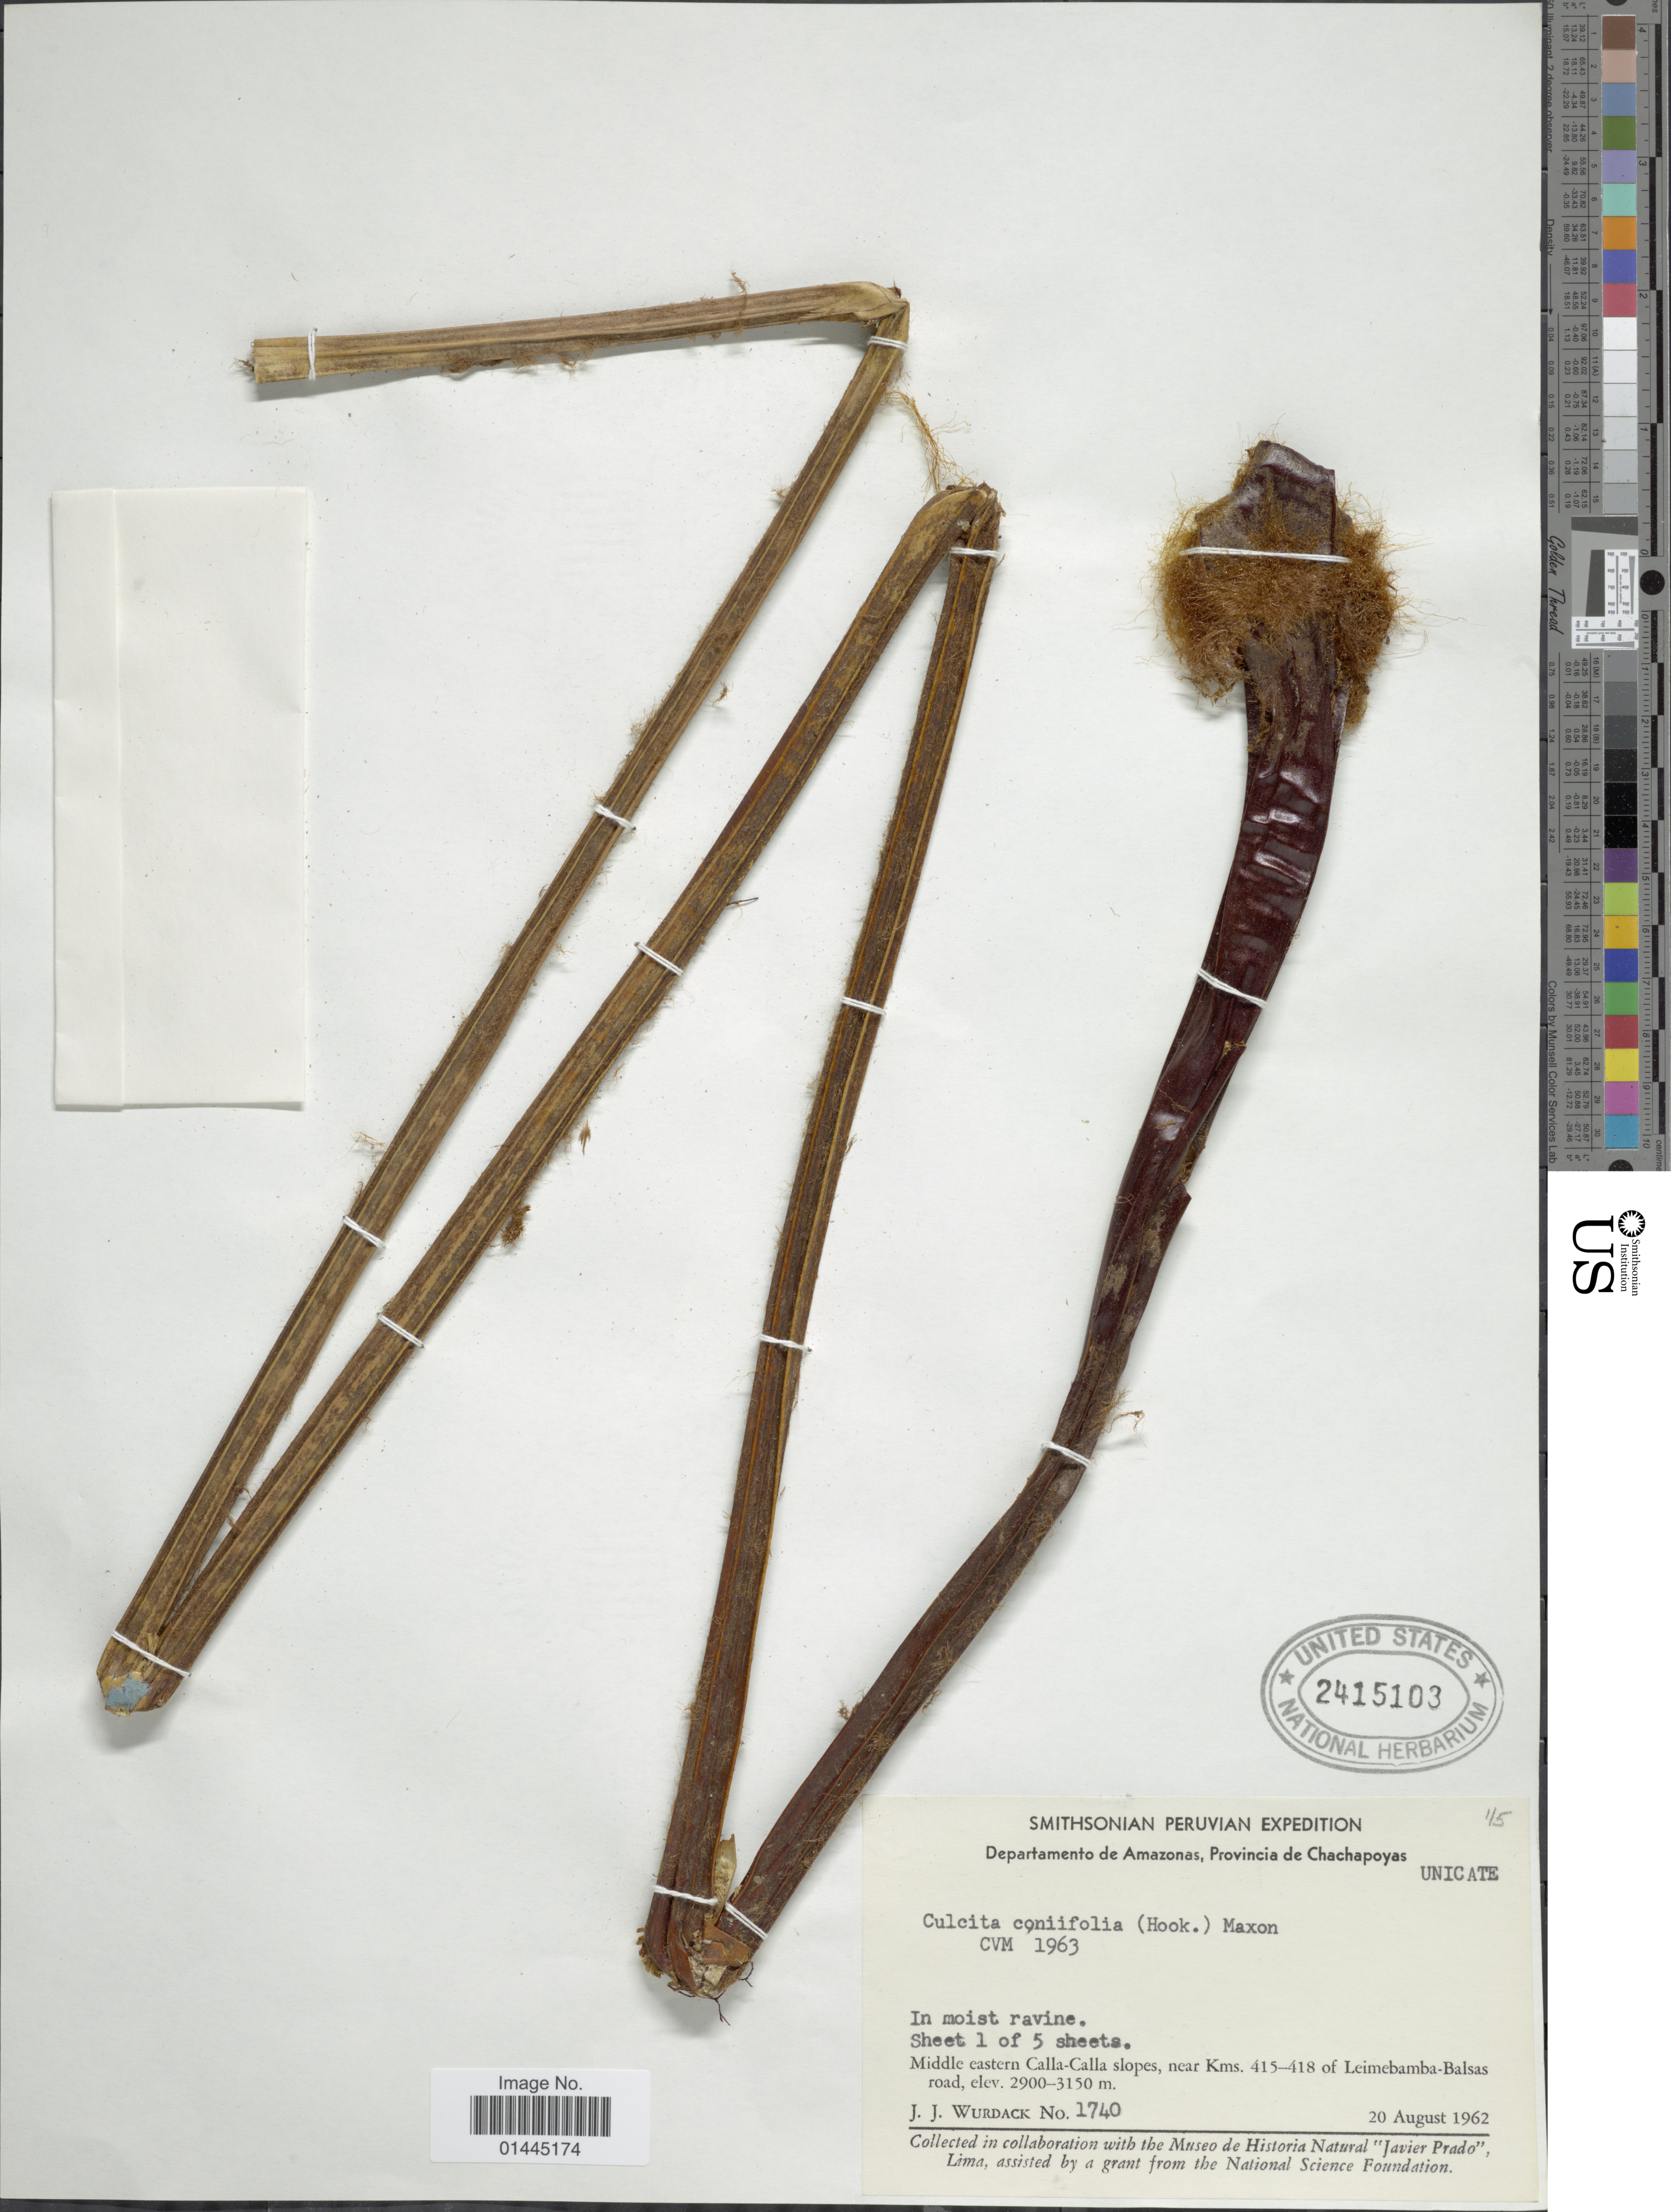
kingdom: Plantae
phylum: Tracheophyta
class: Polypodiopsida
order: Cyatheales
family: Culcitaceae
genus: Culcita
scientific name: Culcita coniifolia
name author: (Hook.) Maxon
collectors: J. J. Wurdack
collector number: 1740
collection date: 1962-08-20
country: Peru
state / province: Amazonas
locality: Provincia of Chachapoyas, Middle eastern Calla-Calla slopes, near Kms. 415-418 of Leimebamba-Balsas road.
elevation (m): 2900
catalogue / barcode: US 2415103